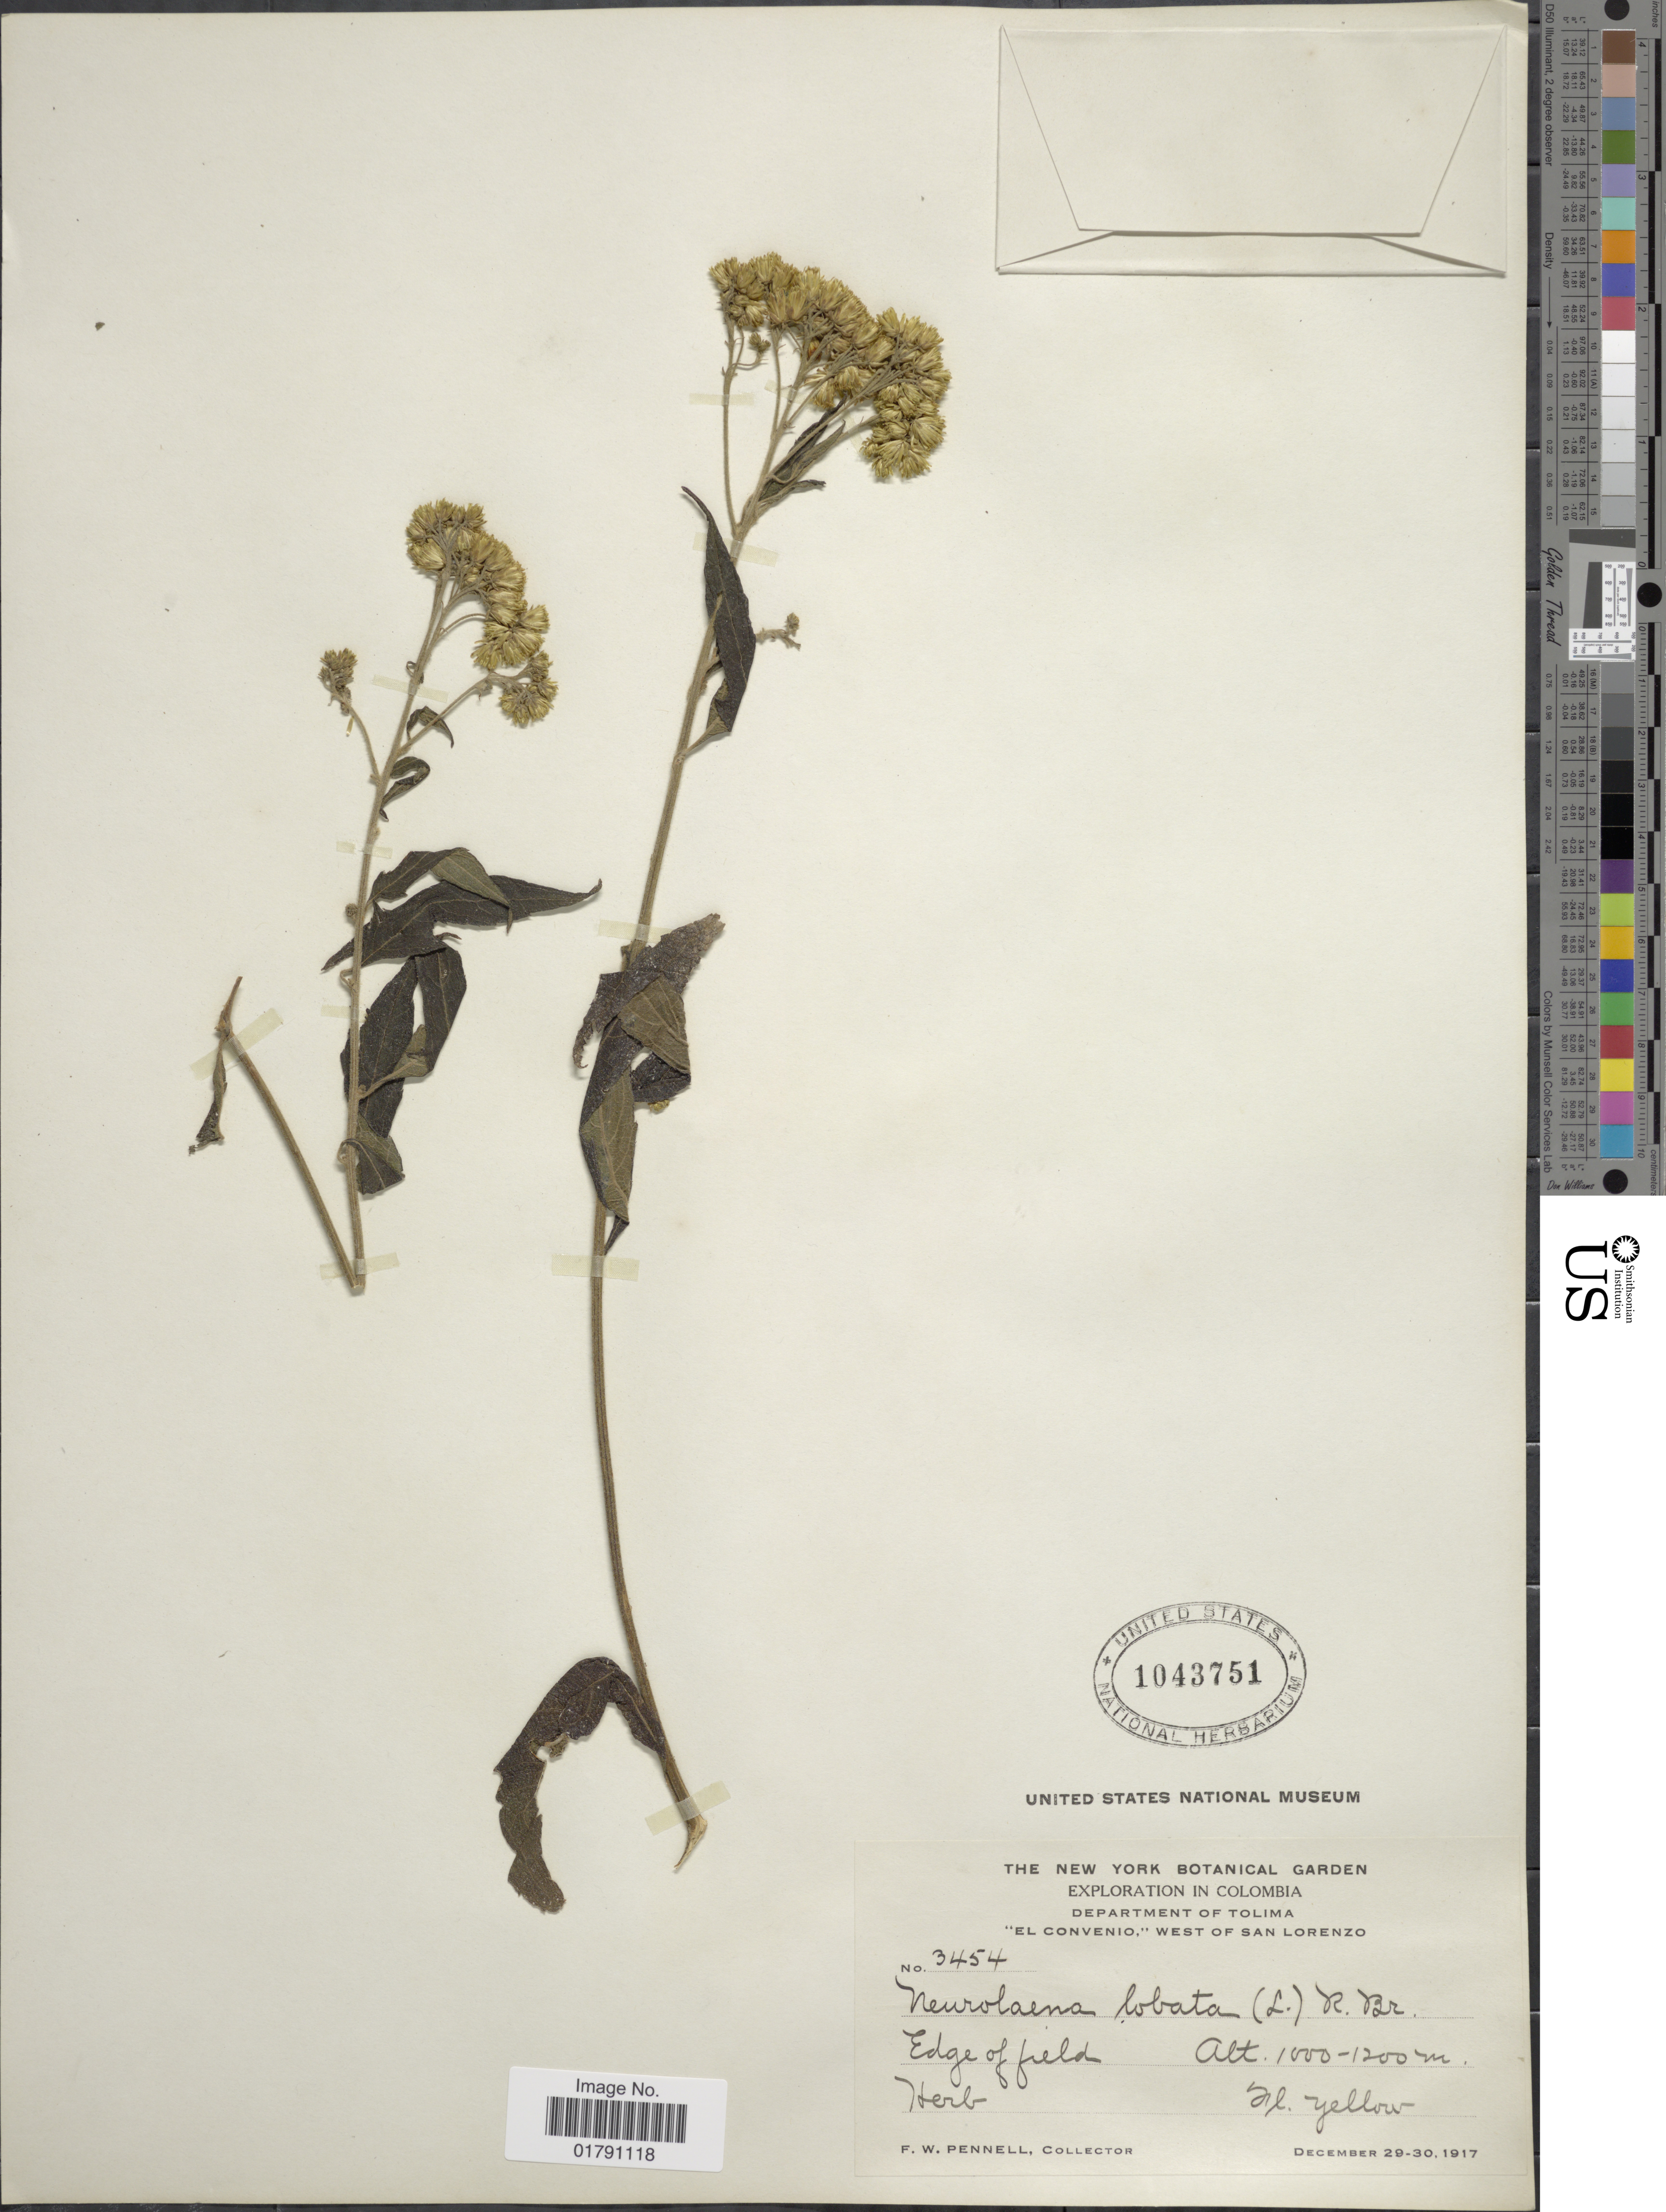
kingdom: Plantae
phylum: Tracheophyta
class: Magnoliopsida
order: Asterales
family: Asteraceae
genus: Neurolaena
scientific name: Neurolaena lobata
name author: (L.) R. Br. ex Cass.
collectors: F. W. Pennell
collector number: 3454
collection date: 1917-12-29/1917-12-30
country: Colombia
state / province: Tolima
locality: El Convenio, West of San Lorenzo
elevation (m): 1000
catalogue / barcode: US 1043751